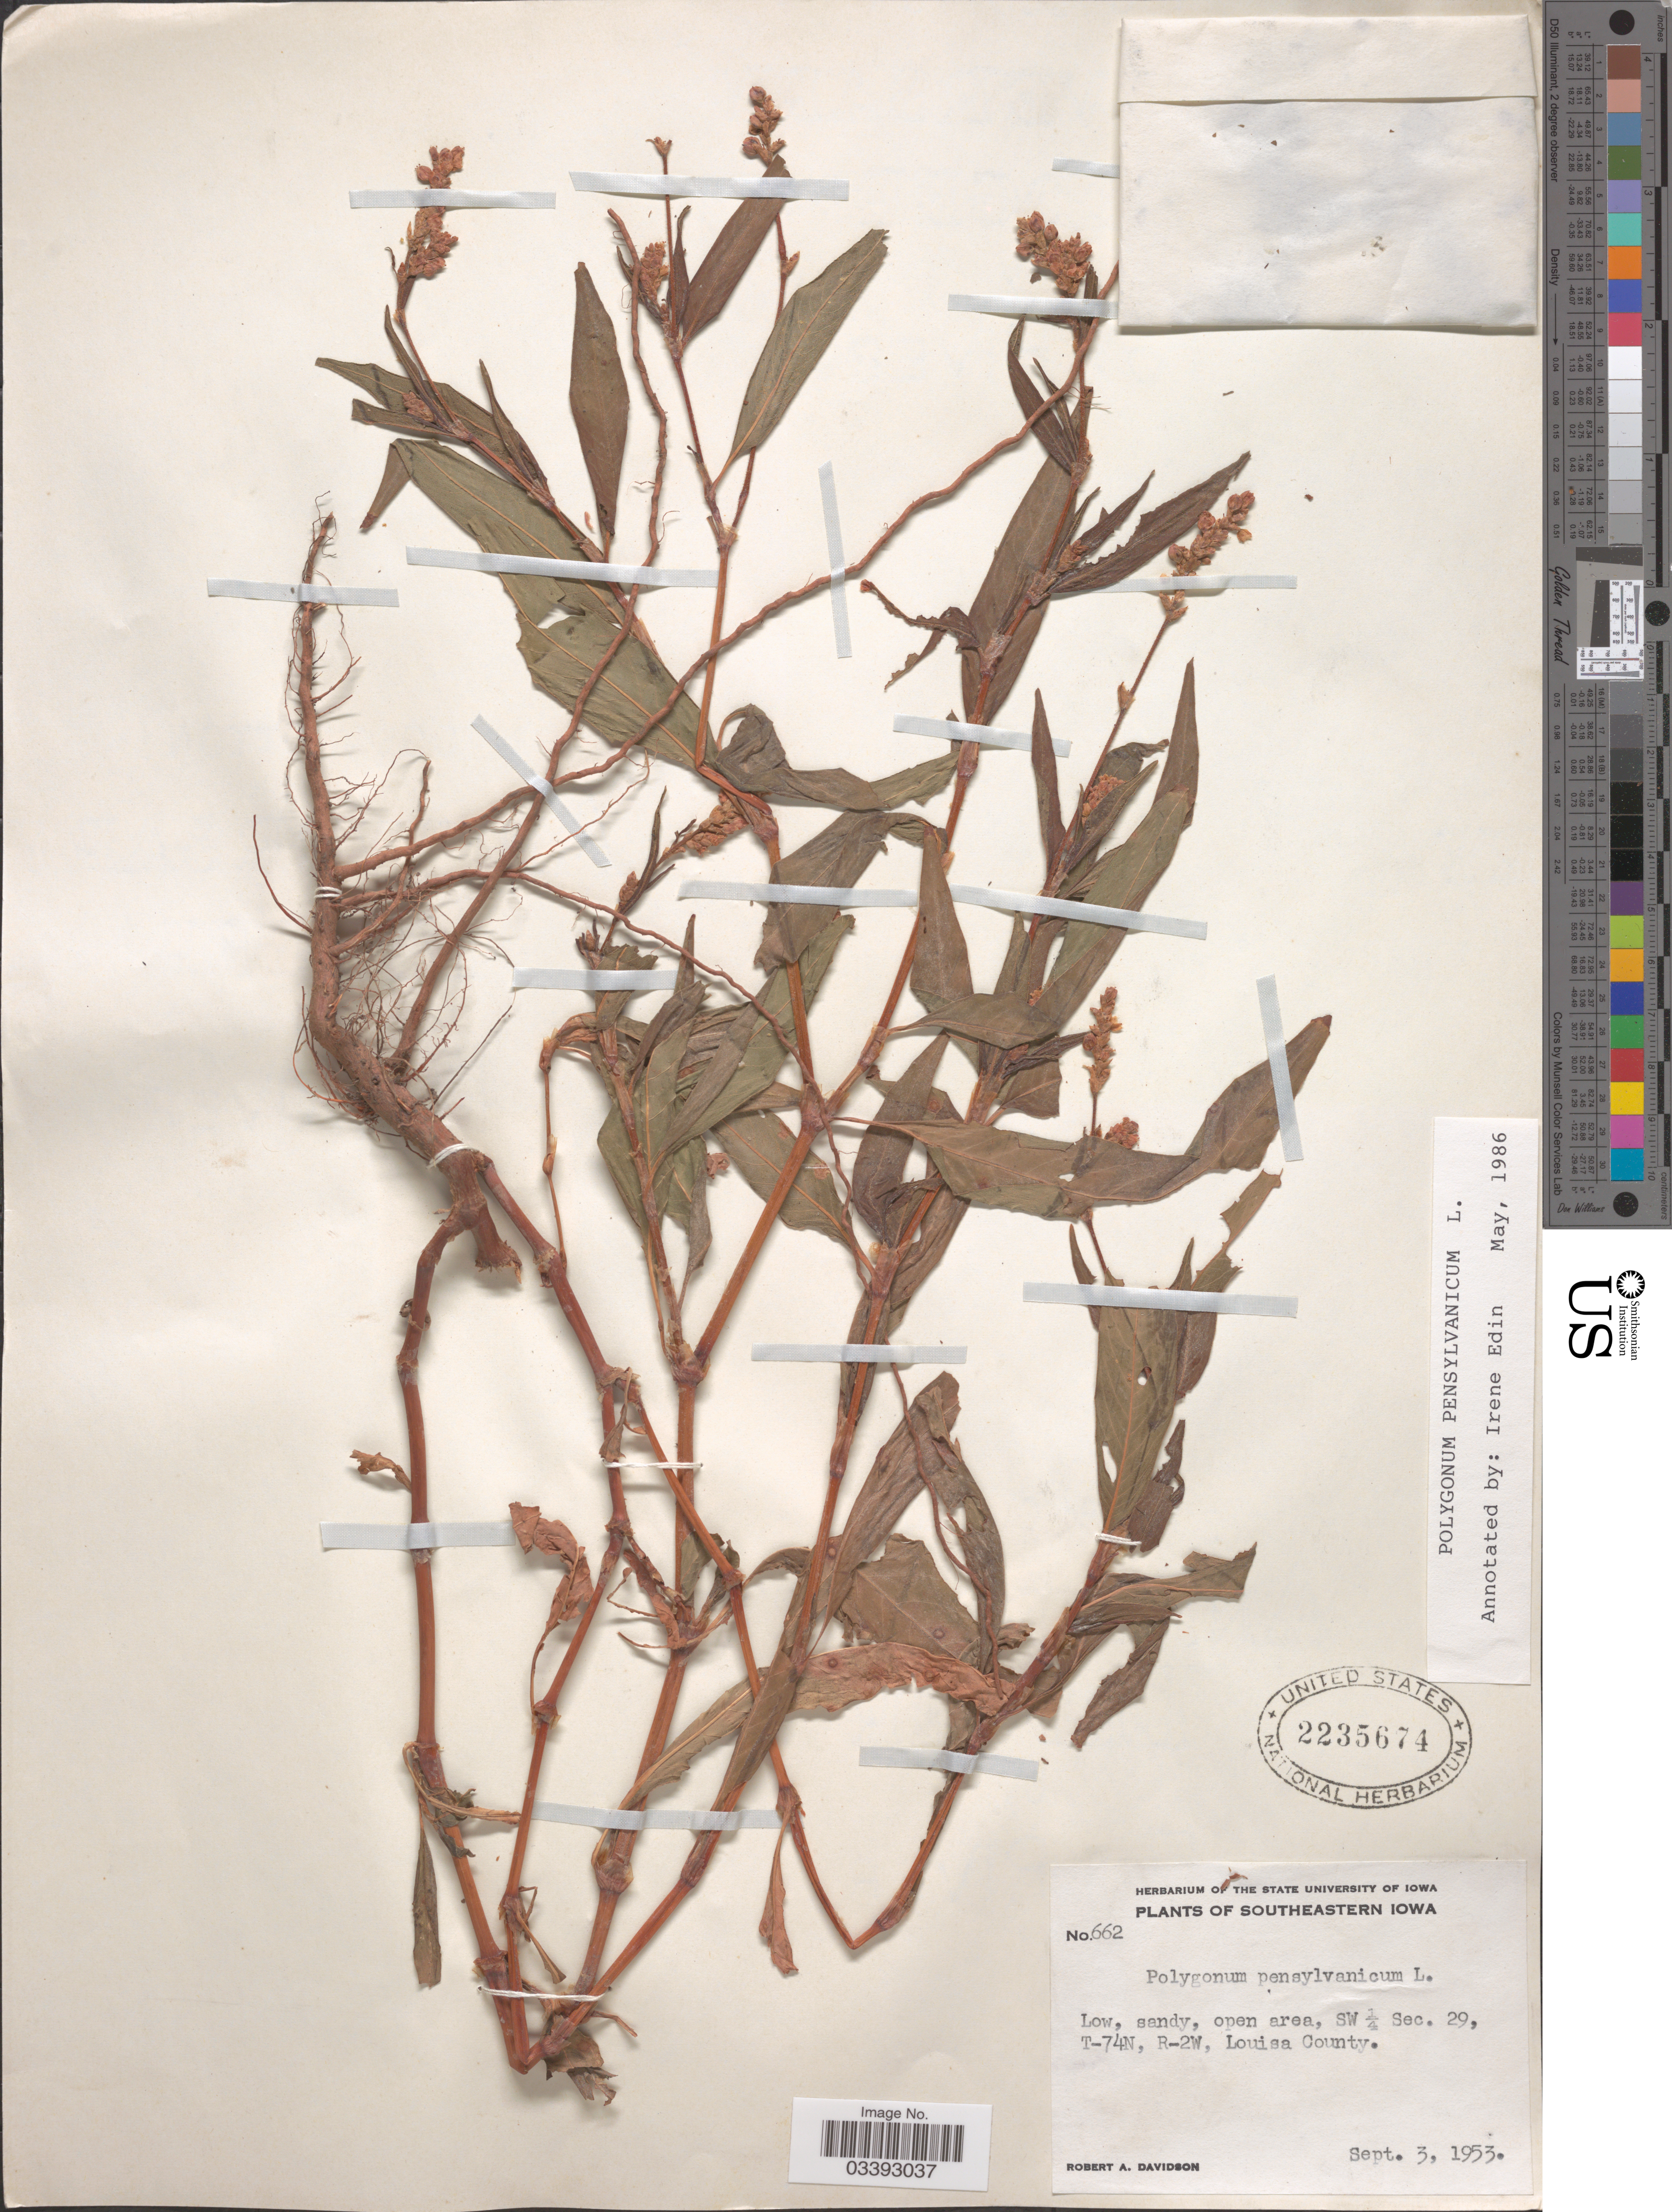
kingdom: Plantae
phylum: Tracheophyta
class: Magnoliopsida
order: Caryophyllales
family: Polygonaceae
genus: Persicaria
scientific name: Persicaria pensylvanica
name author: (L.) M. Gómez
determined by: Atha, D. E.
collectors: R. A. Davidson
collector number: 662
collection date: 1953-09-03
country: United States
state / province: Iowa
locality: Southeastern Iowa. SW ¼ Sec. 29, T-74N, R-2W, Louisa County.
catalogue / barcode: US 2235674